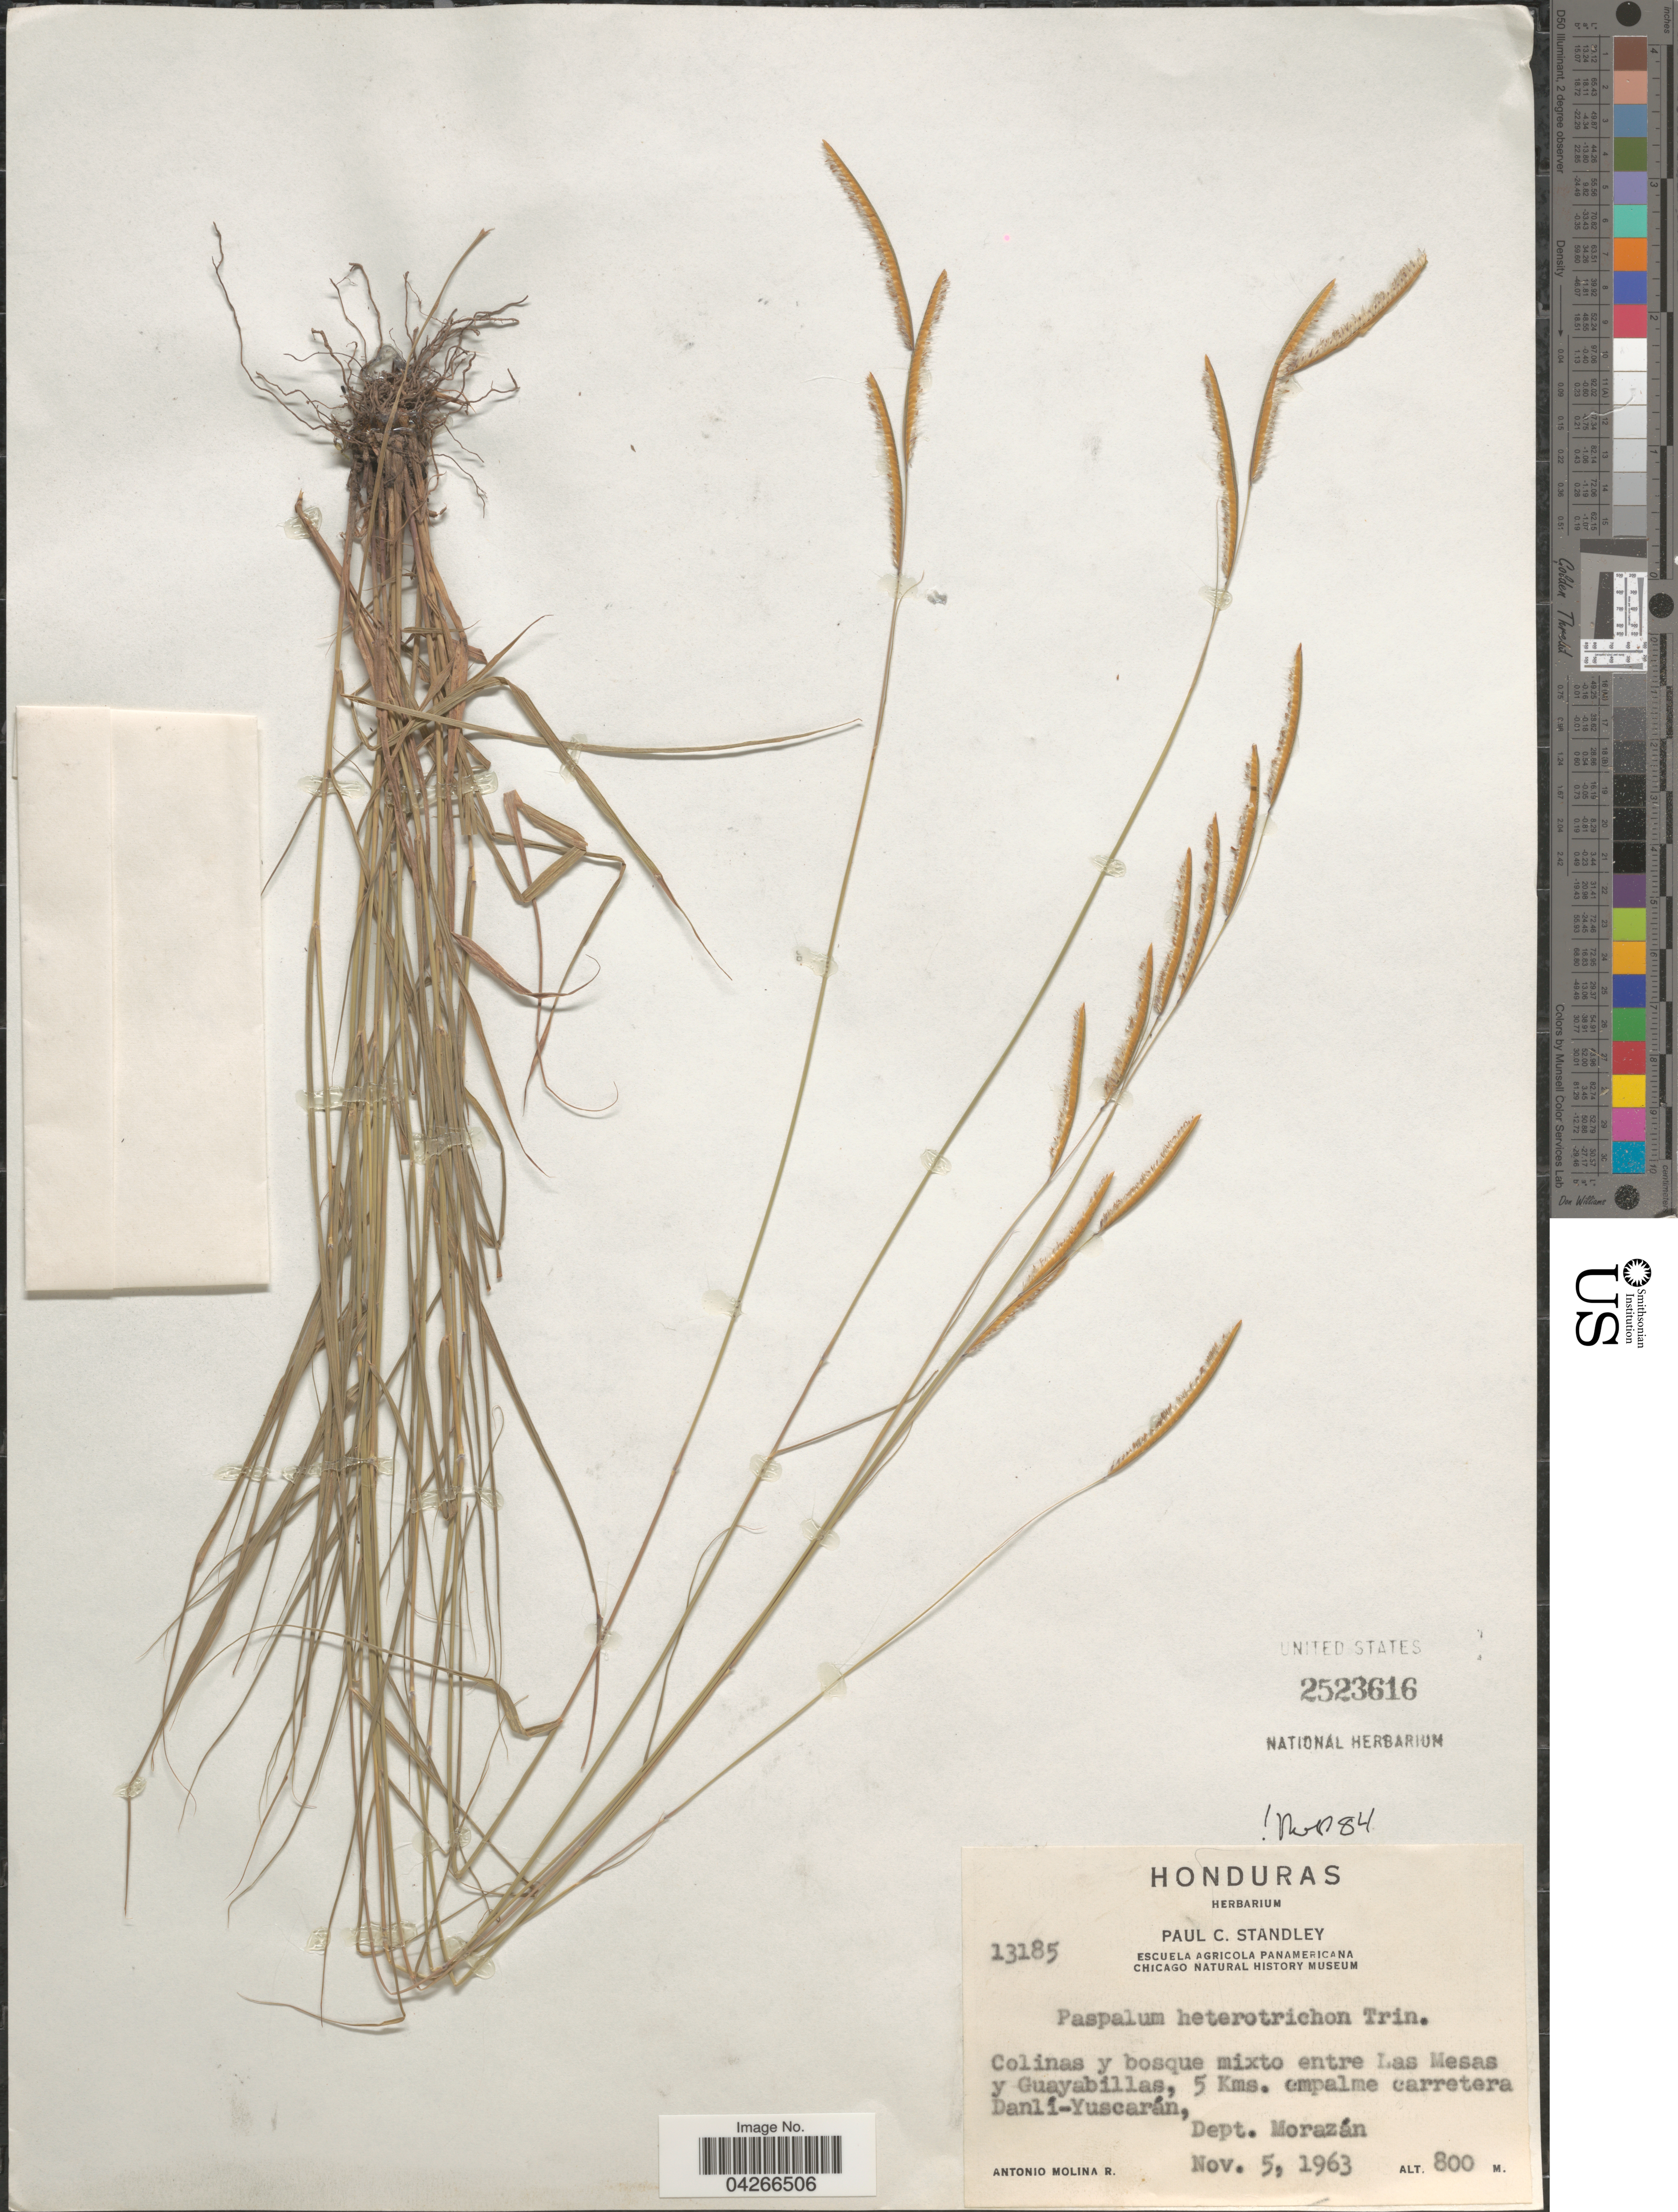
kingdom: Plantae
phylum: Tracheophyta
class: Liliopsida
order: Poales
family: Poaceae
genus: Paspalum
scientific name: Paspalum heterotrichon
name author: Trin.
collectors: A. Molina R.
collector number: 13185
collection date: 1963-11-05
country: Honduras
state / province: Fco. Morazán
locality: Colinas y bosque mixto entre Las Mesas y Guayabillas, 5 Kms. empalme carretera Danlí-Yuscarán, Dept. Morazán.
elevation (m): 800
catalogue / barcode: US 2523616